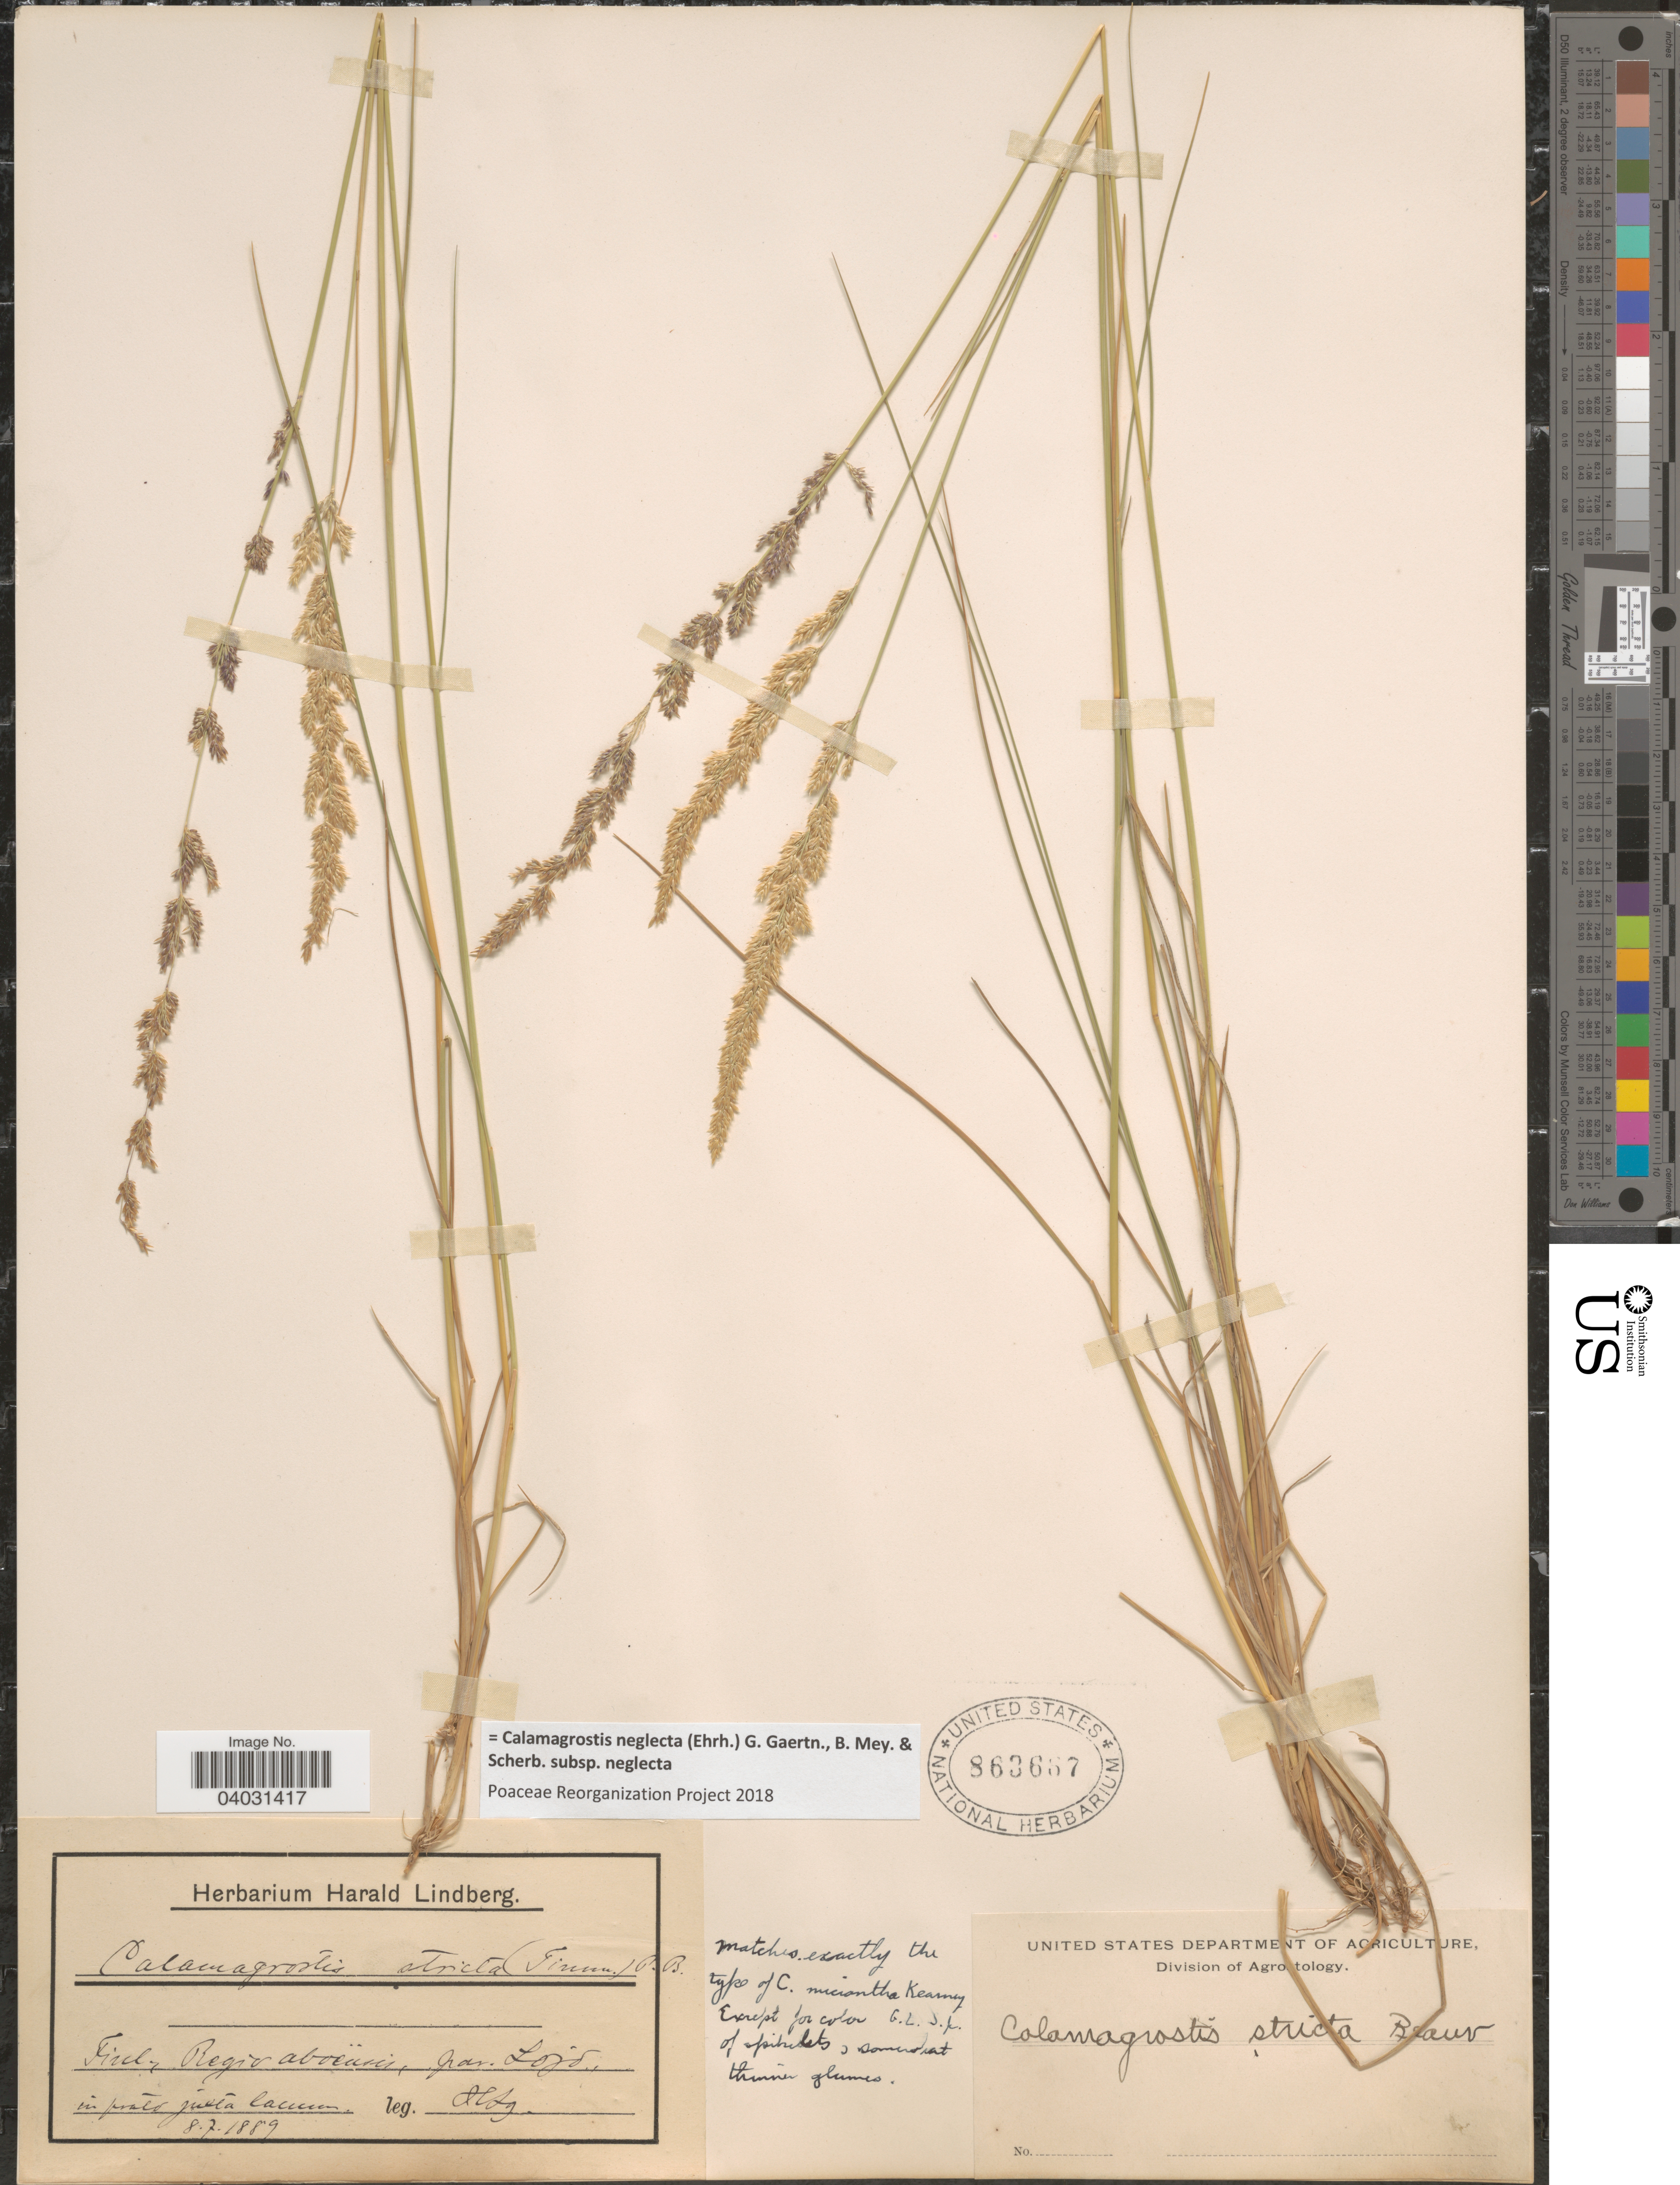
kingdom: Plantae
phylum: Tracheophyta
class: Liliopsida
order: Poales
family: Poaceae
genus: Calamagrostis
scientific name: Calamagrostis neglecta subsp. neglecta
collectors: H. Lindberg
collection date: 1889-07-08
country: Finland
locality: Finl., Regio aboënsis, par. Lojo., in pratis juxta lacum.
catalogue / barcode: US 863667